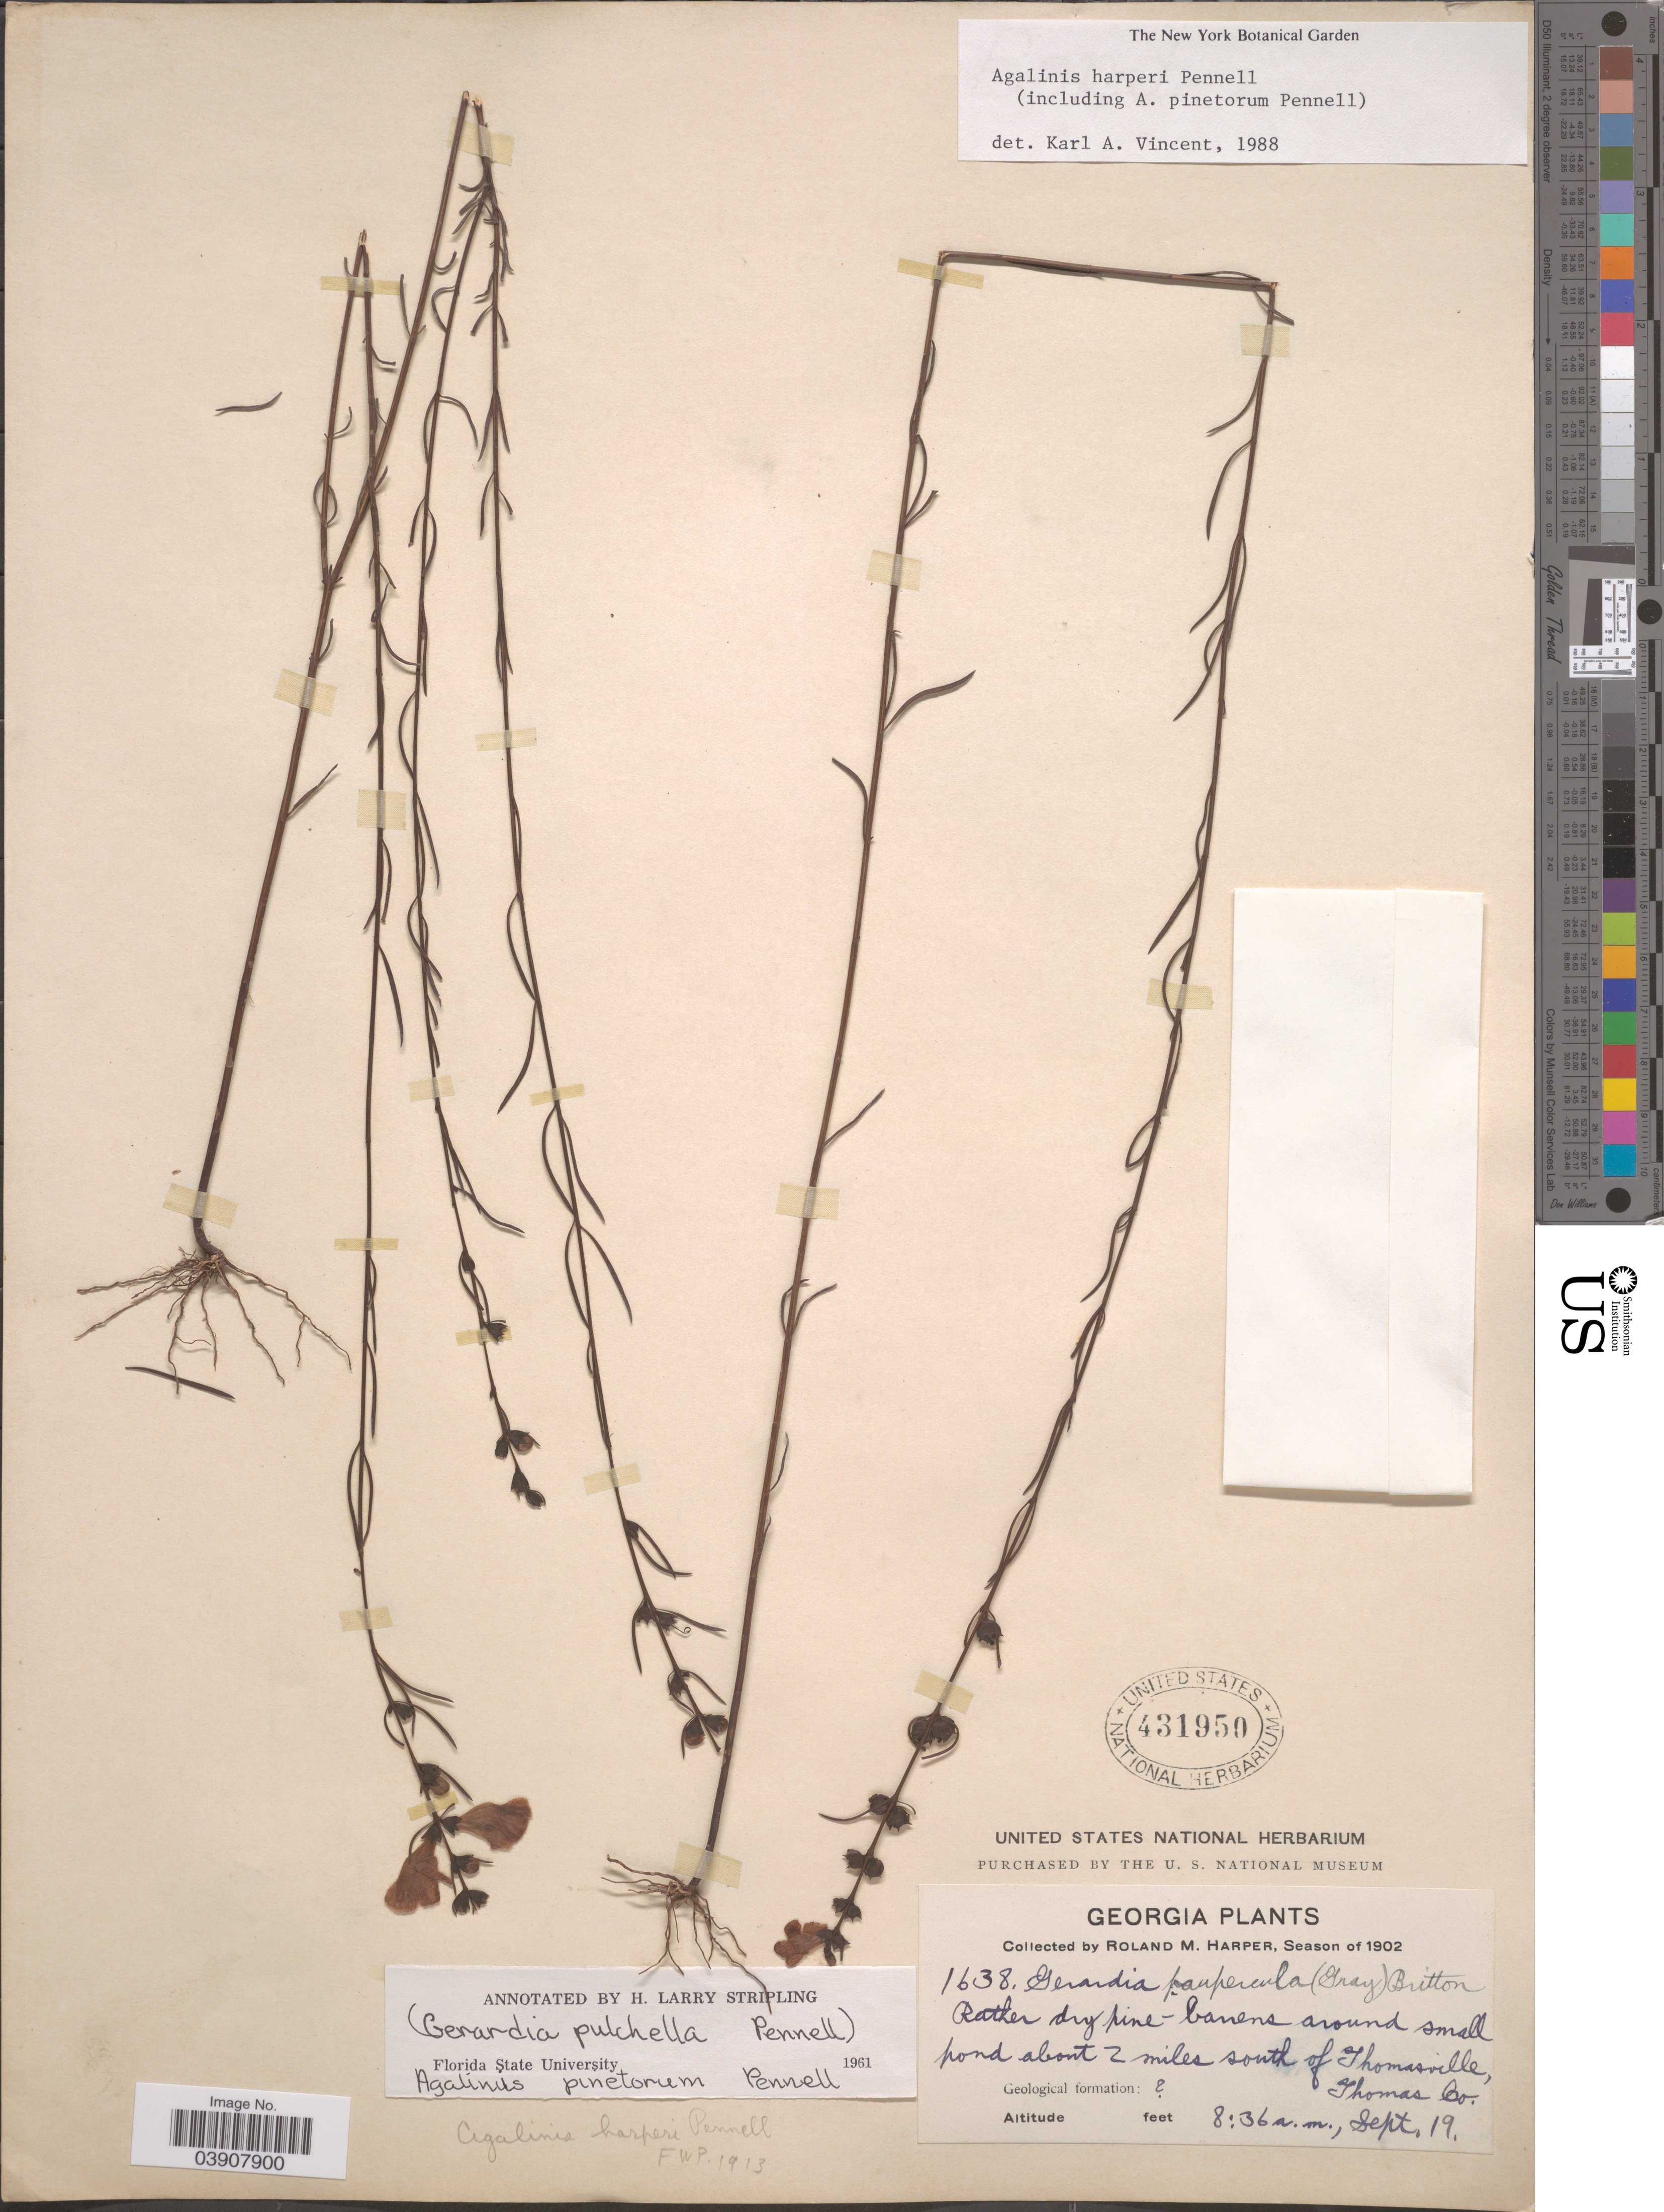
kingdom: Plantae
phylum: Tracheophyta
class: Magnoliopsida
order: Lamiales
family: Orobanchaceae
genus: Agalinis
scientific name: Agalinis harperi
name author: Pennell in Small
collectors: R. M. Harper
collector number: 1638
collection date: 1902-09-19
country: United States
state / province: Georgia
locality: About 2 miles south of Thomasville, Thomas Co.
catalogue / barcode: US 431950